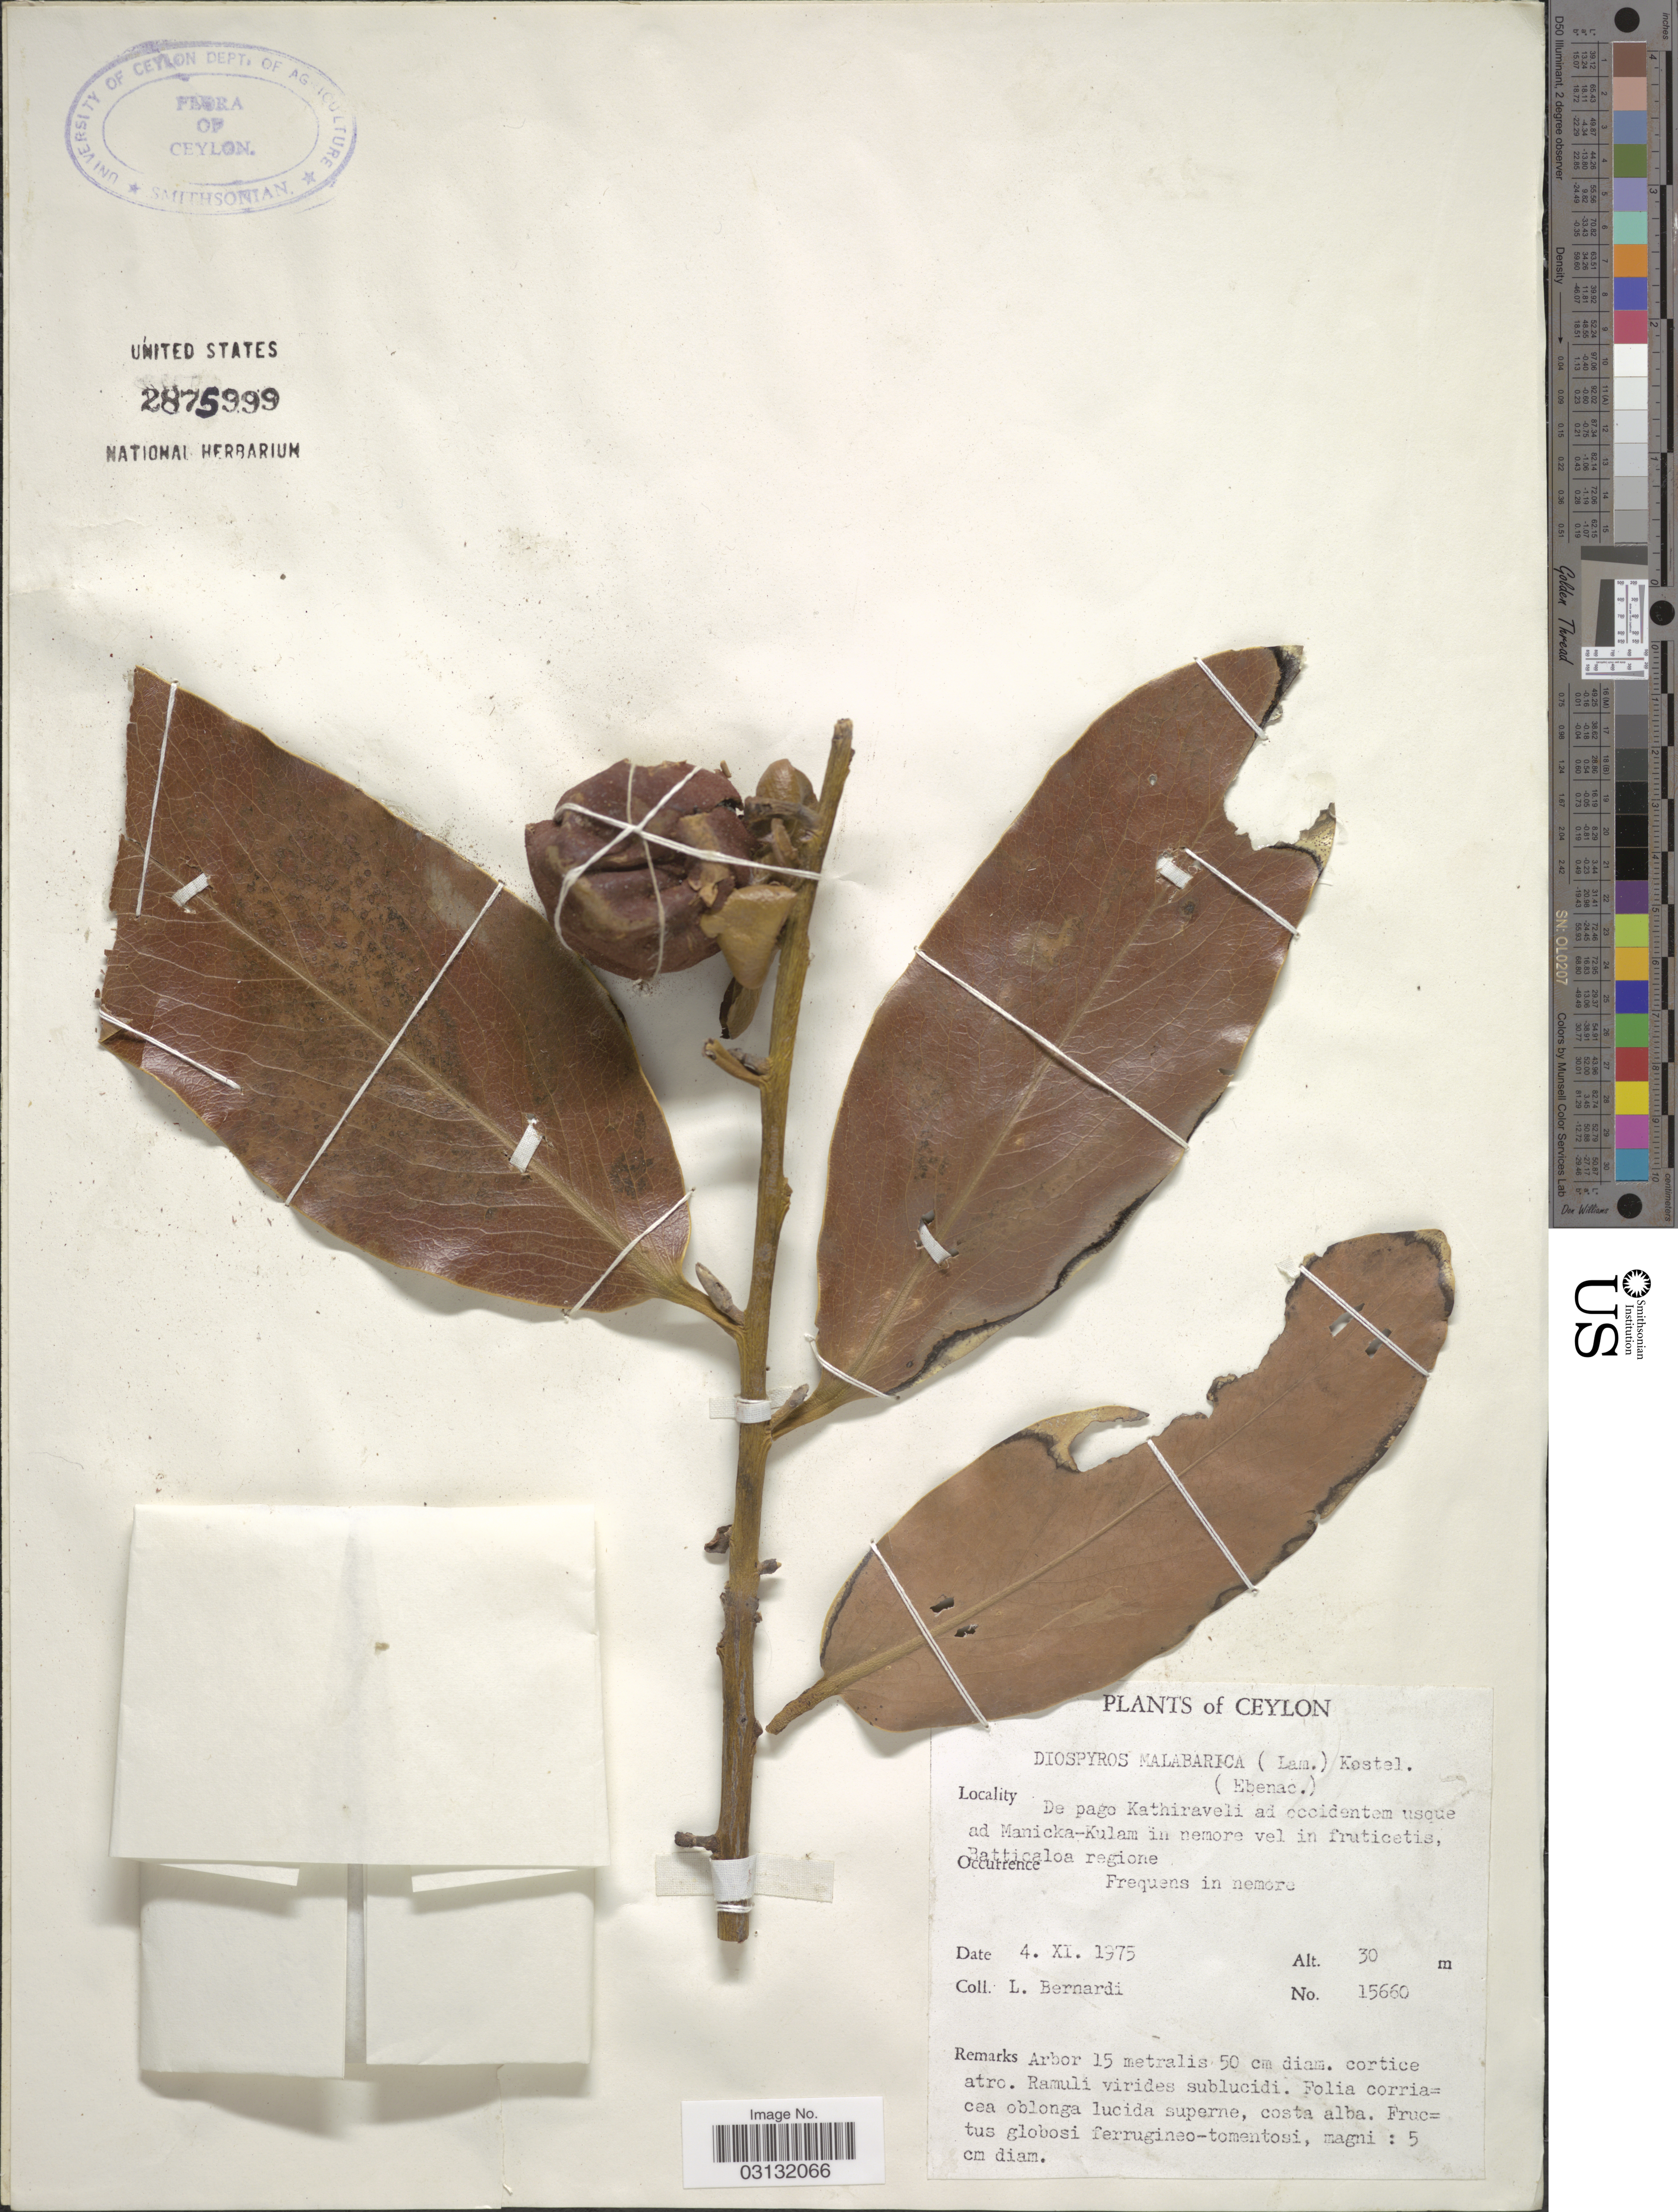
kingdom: Plantae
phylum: Tracheophyta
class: Magnoliopsida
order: Ericales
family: Ebenaceae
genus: Diospyros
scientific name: Diospyros malabarica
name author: (Desr.) Kostel.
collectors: L. Bernardi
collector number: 15660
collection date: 1975-11-04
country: Sri Lanka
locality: Ceylon, De pago Kathiraveli ad occidentem usque ad Manicka-Kulam in nemore vel in fruticetis Batticaloa regione.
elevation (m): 30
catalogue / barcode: US 2875999